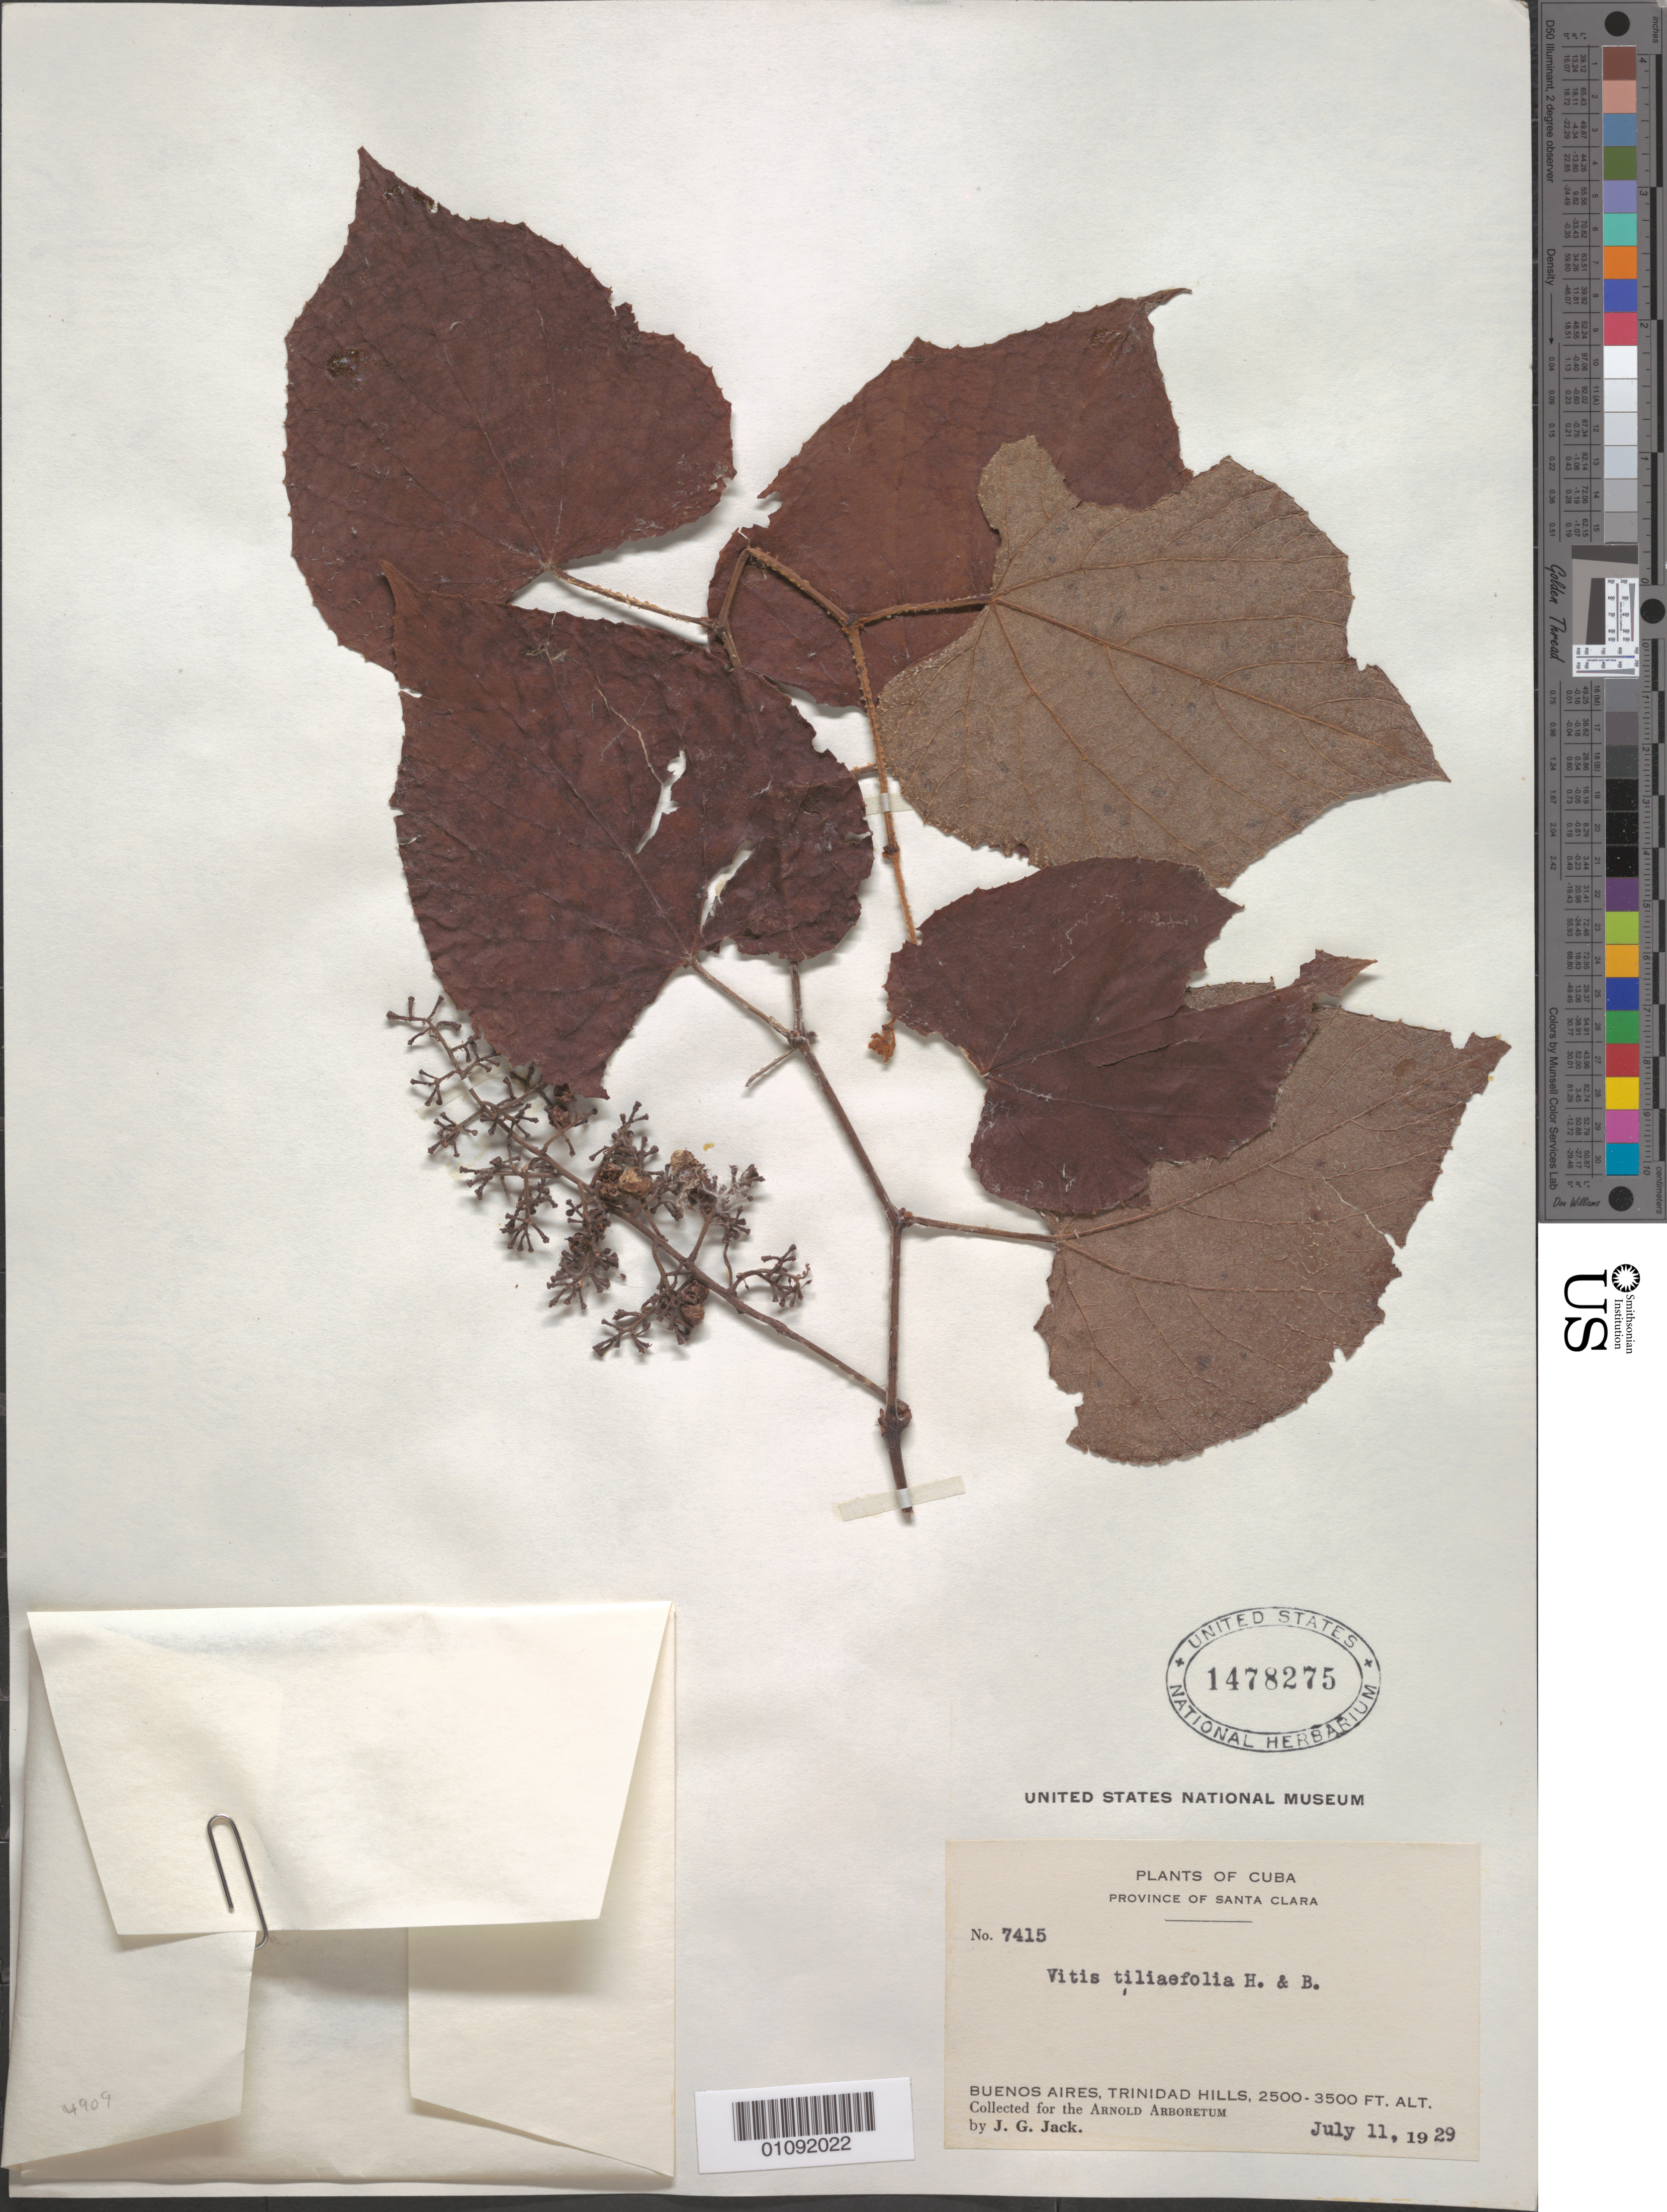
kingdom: Plantae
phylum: Tracheophyta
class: Magnoliopsida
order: Vitales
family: Vitaceae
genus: Vitis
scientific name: Vitis tiliifolia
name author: Humb. & Bonpl. ex Schult.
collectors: J. G. Jack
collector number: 7415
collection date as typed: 11 Jul 1929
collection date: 1929-07-11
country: Cuba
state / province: Cienfuegos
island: Cuba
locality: Province of Santa Clara, Buenos Aires, Trinidad Hills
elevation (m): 762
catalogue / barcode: US 1478275